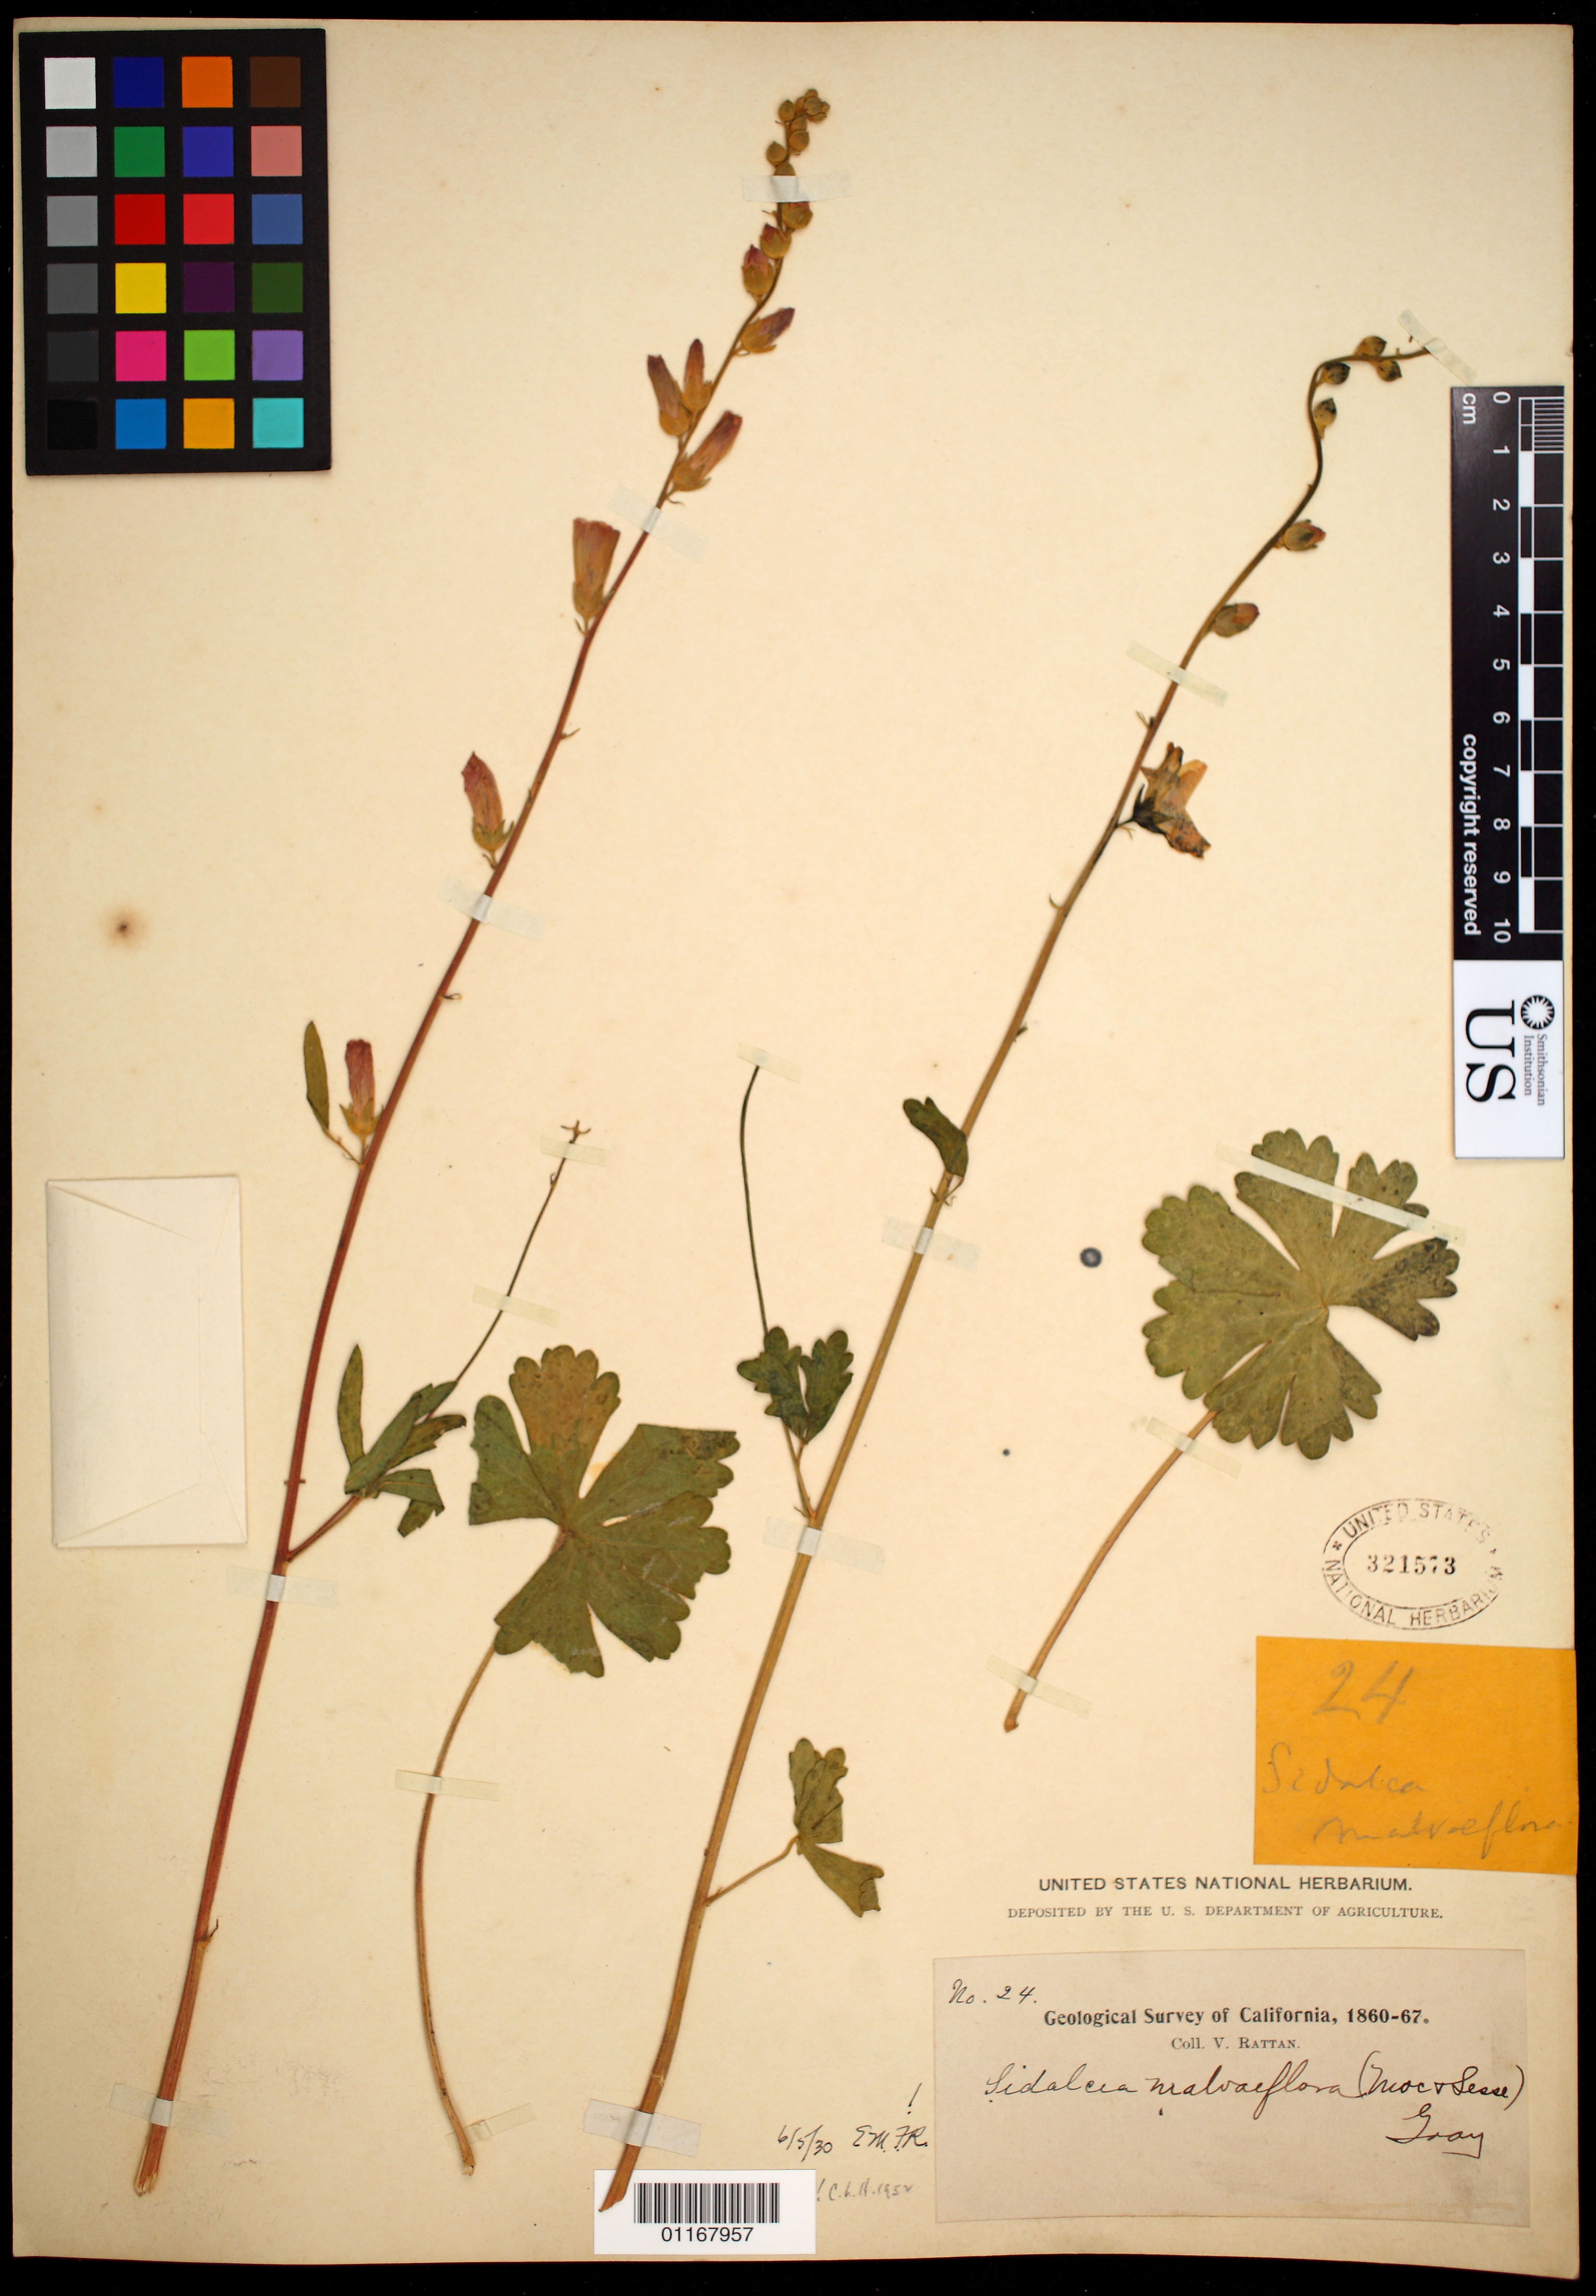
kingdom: Plantae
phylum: Tracheophyta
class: Magnoliopsida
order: Malvales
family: Malvaceae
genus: Sidalcea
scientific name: Sidalcea malviflora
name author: (DC.) A. Gray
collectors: V. Rattan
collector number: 24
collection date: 1860/1867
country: United States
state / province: California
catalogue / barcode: US 321573